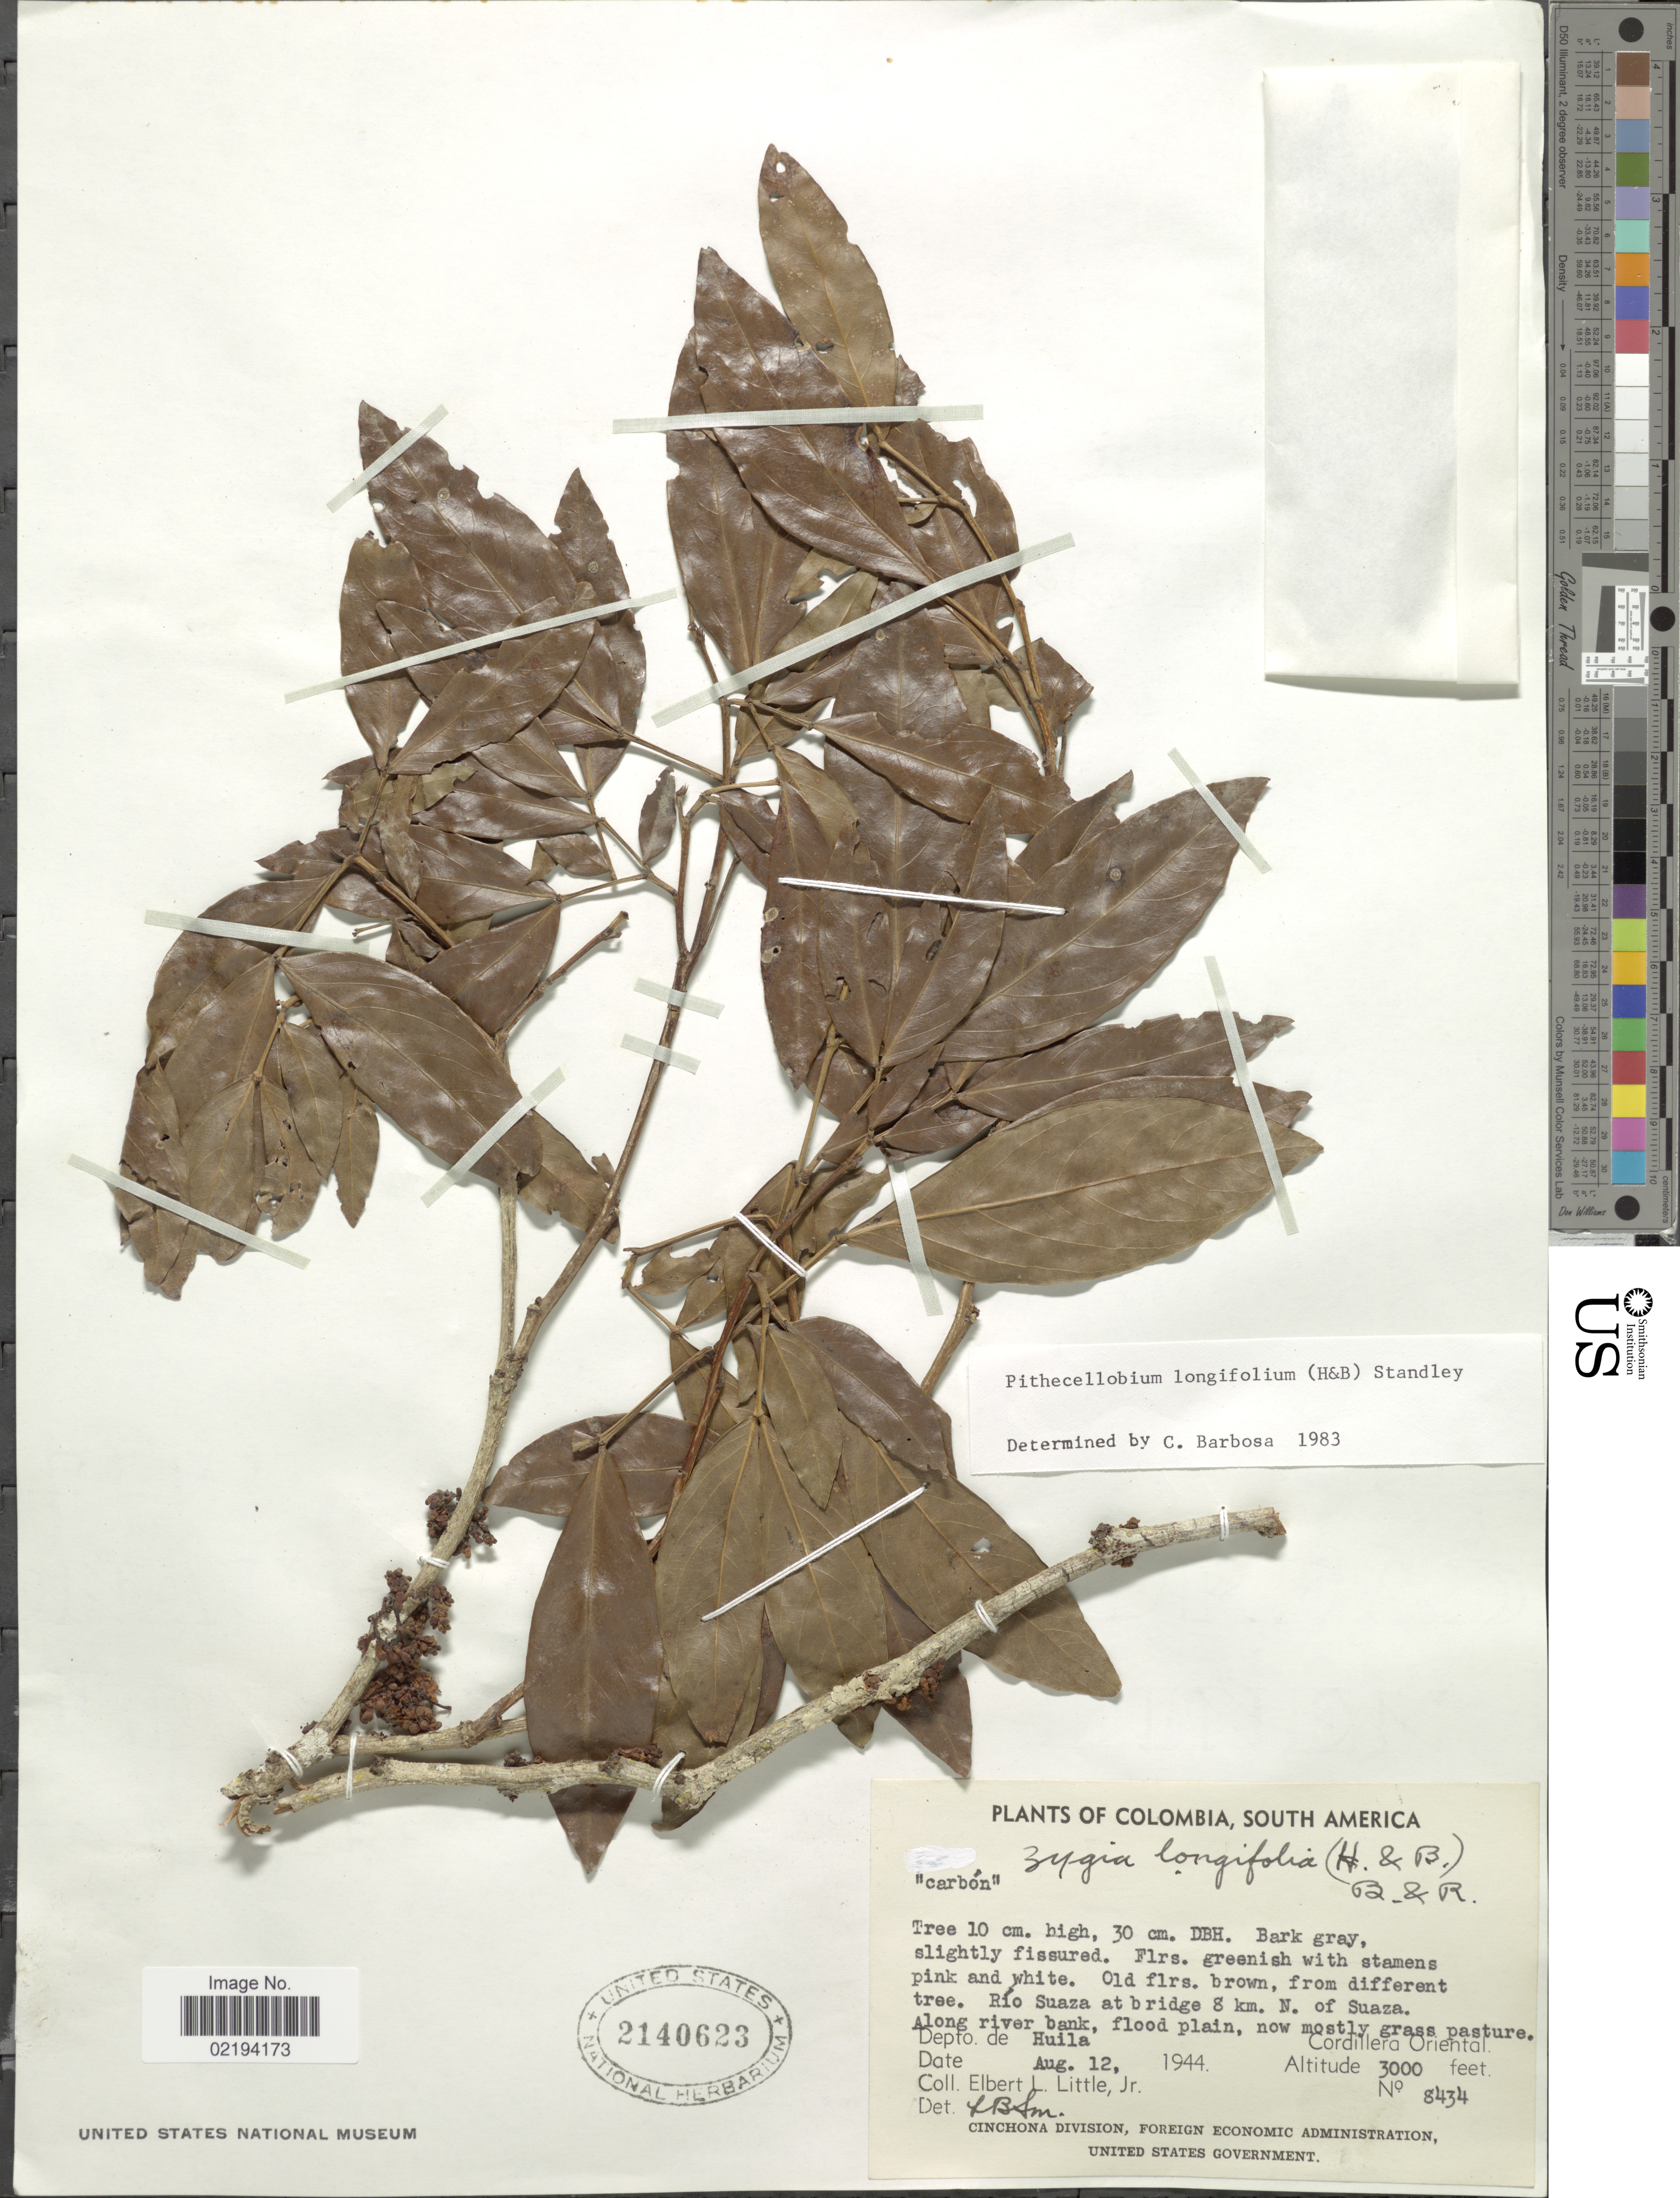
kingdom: Plantae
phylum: Tracheophyta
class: Magnoliopsida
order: Fabales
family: Fabaceae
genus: Zygia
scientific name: Zygia longifolia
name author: (Willd.) Britton & Rose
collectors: E. L. Little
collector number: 8434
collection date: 1944-08-12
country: Colombia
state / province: Huila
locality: Río Suaza at nridge 8 km N. of Suaza. Along river bank, flood plain, now mostly grass pasture, Depto. de Huila, Cordillera Oriental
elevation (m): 914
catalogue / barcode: US 2140623